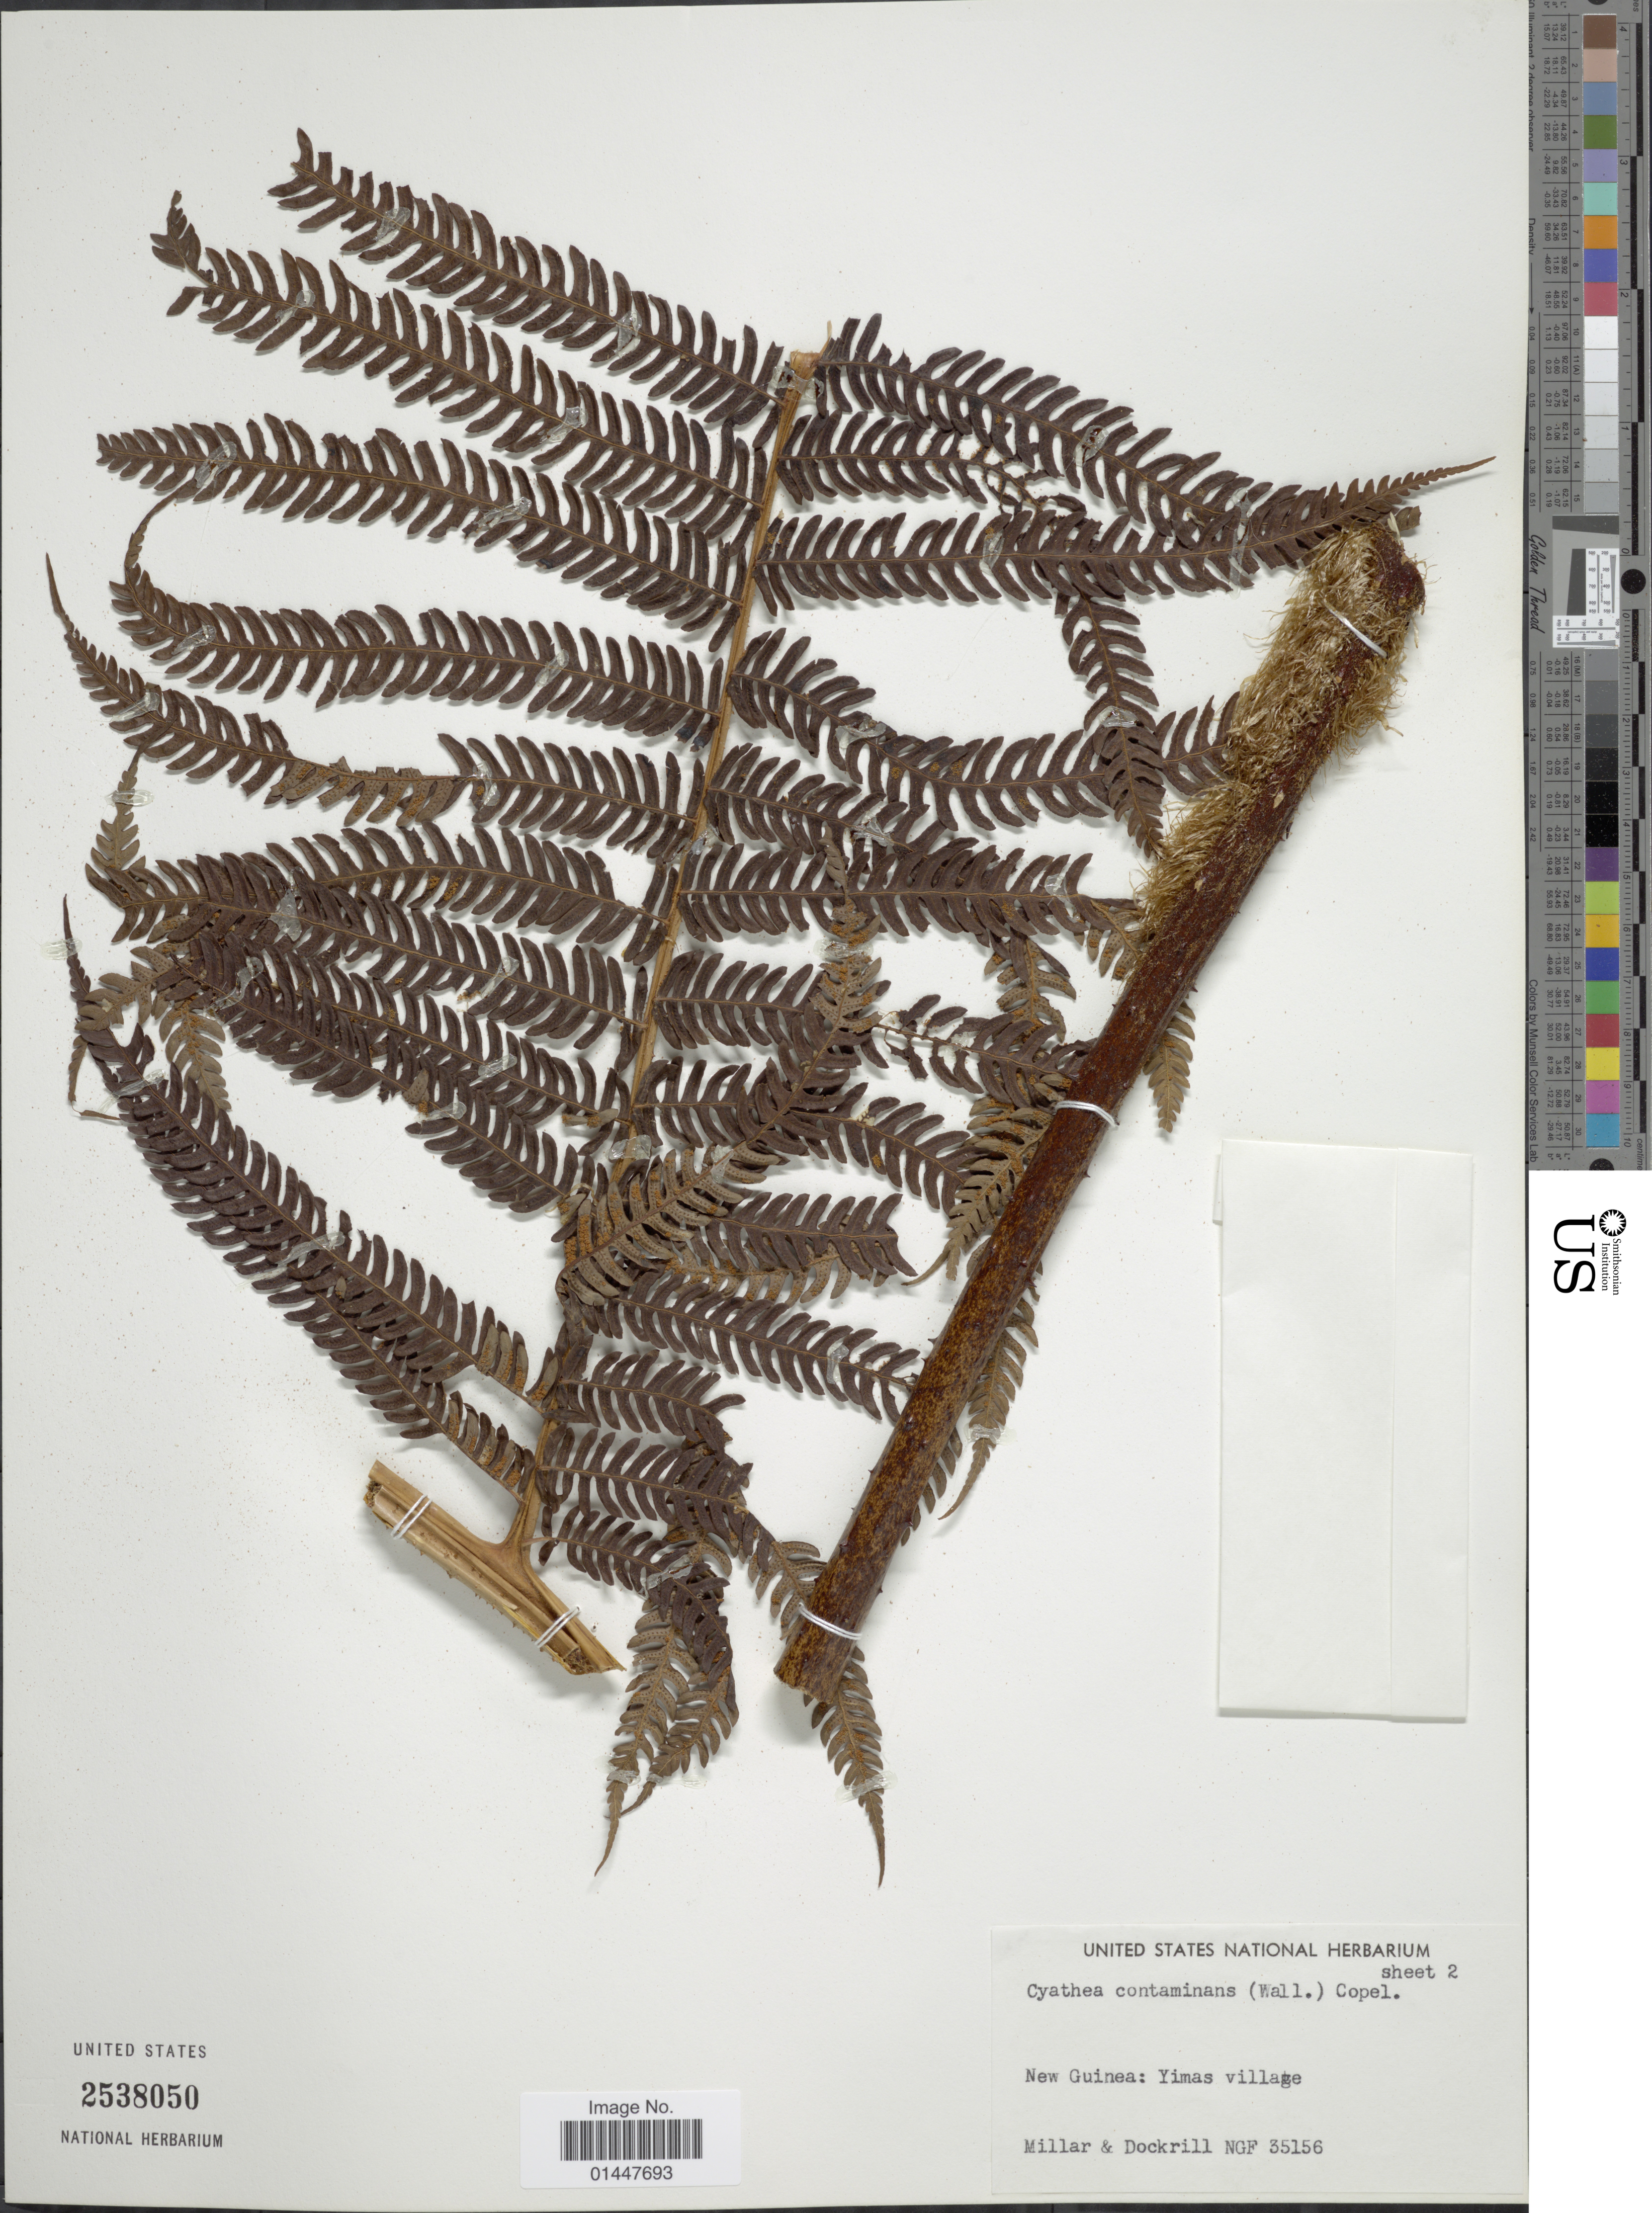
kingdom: Plantae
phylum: Tracheophyta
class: Polypodiopsida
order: Cyatheales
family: Cyatheaceae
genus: Sphaeropteris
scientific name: Sphaeropteris glauca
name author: (Blume) R.M. Tryon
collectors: A. Millar & A. Dockrill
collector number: NGF 35156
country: Papua New Guinea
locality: New Guinea: Yimas village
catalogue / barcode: US 2538050